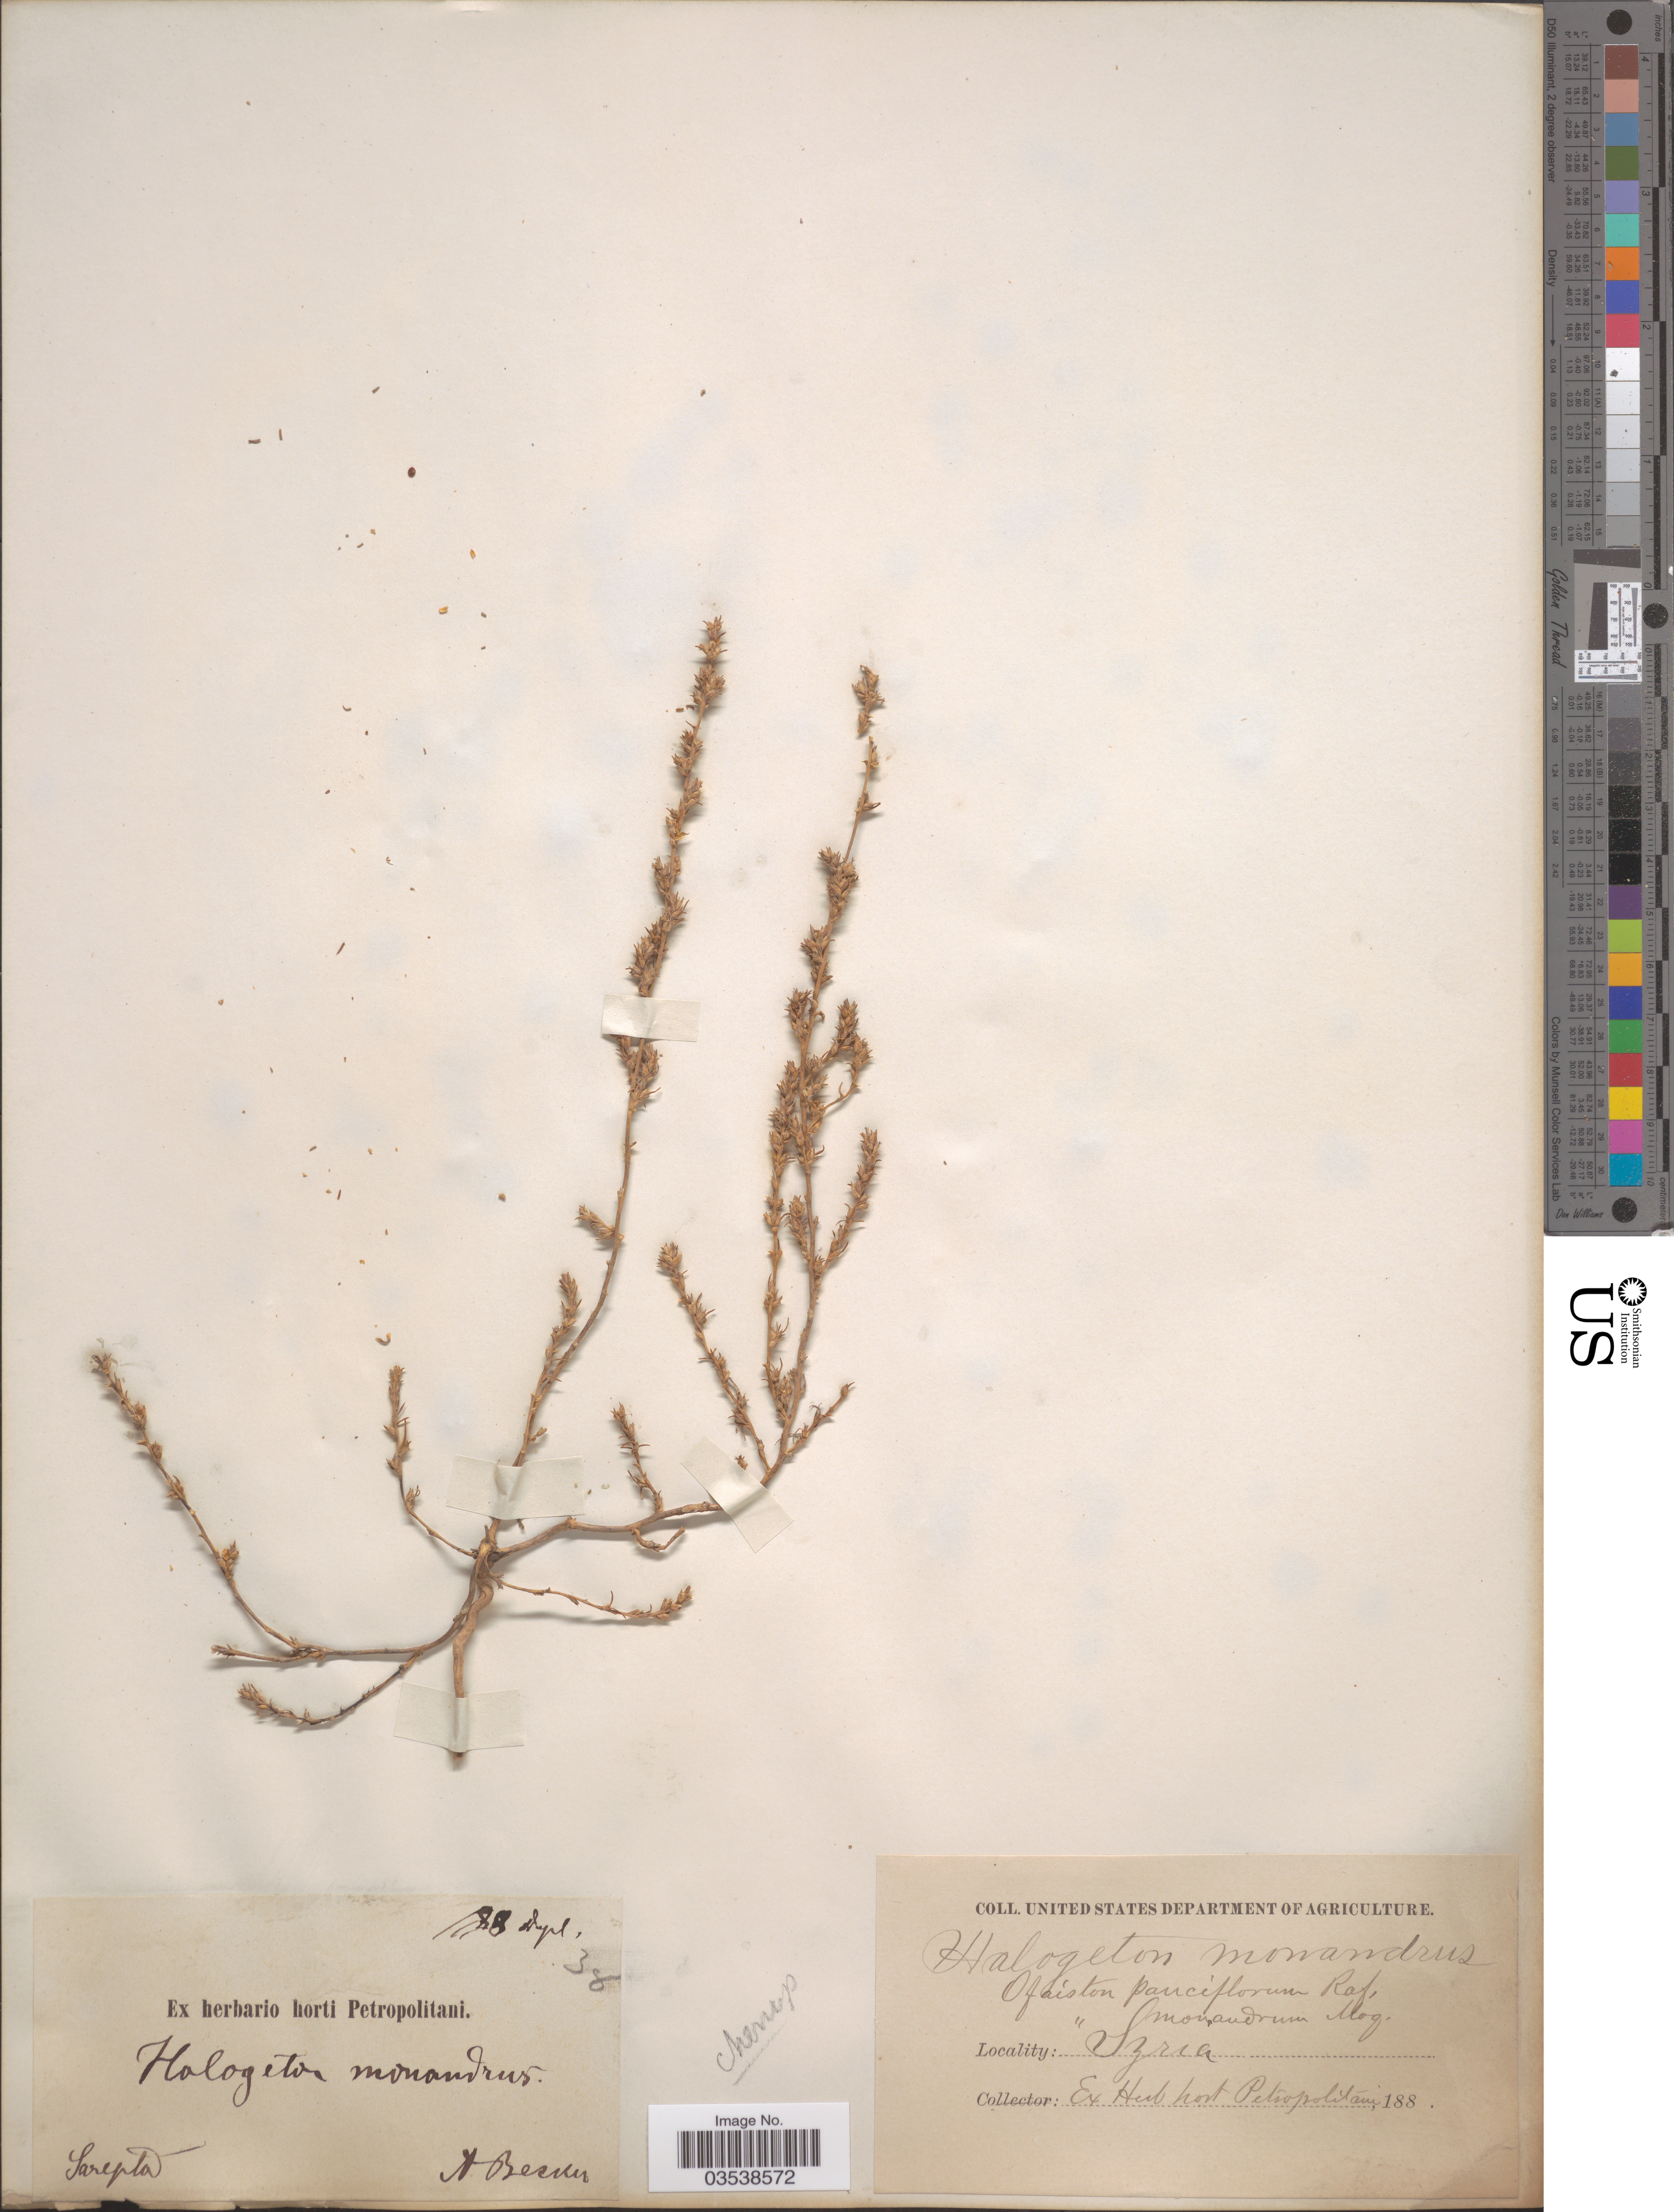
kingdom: Plantae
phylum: Tracheophyta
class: Magnoliopsida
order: Caryophyllales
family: Amaranthaceae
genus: Ofaiston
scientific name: Ofaiston monandrum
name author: Moq.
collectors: A. Becker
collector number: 38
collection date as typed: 188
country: Russian Federation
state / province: Volgograd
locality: Sarepta.